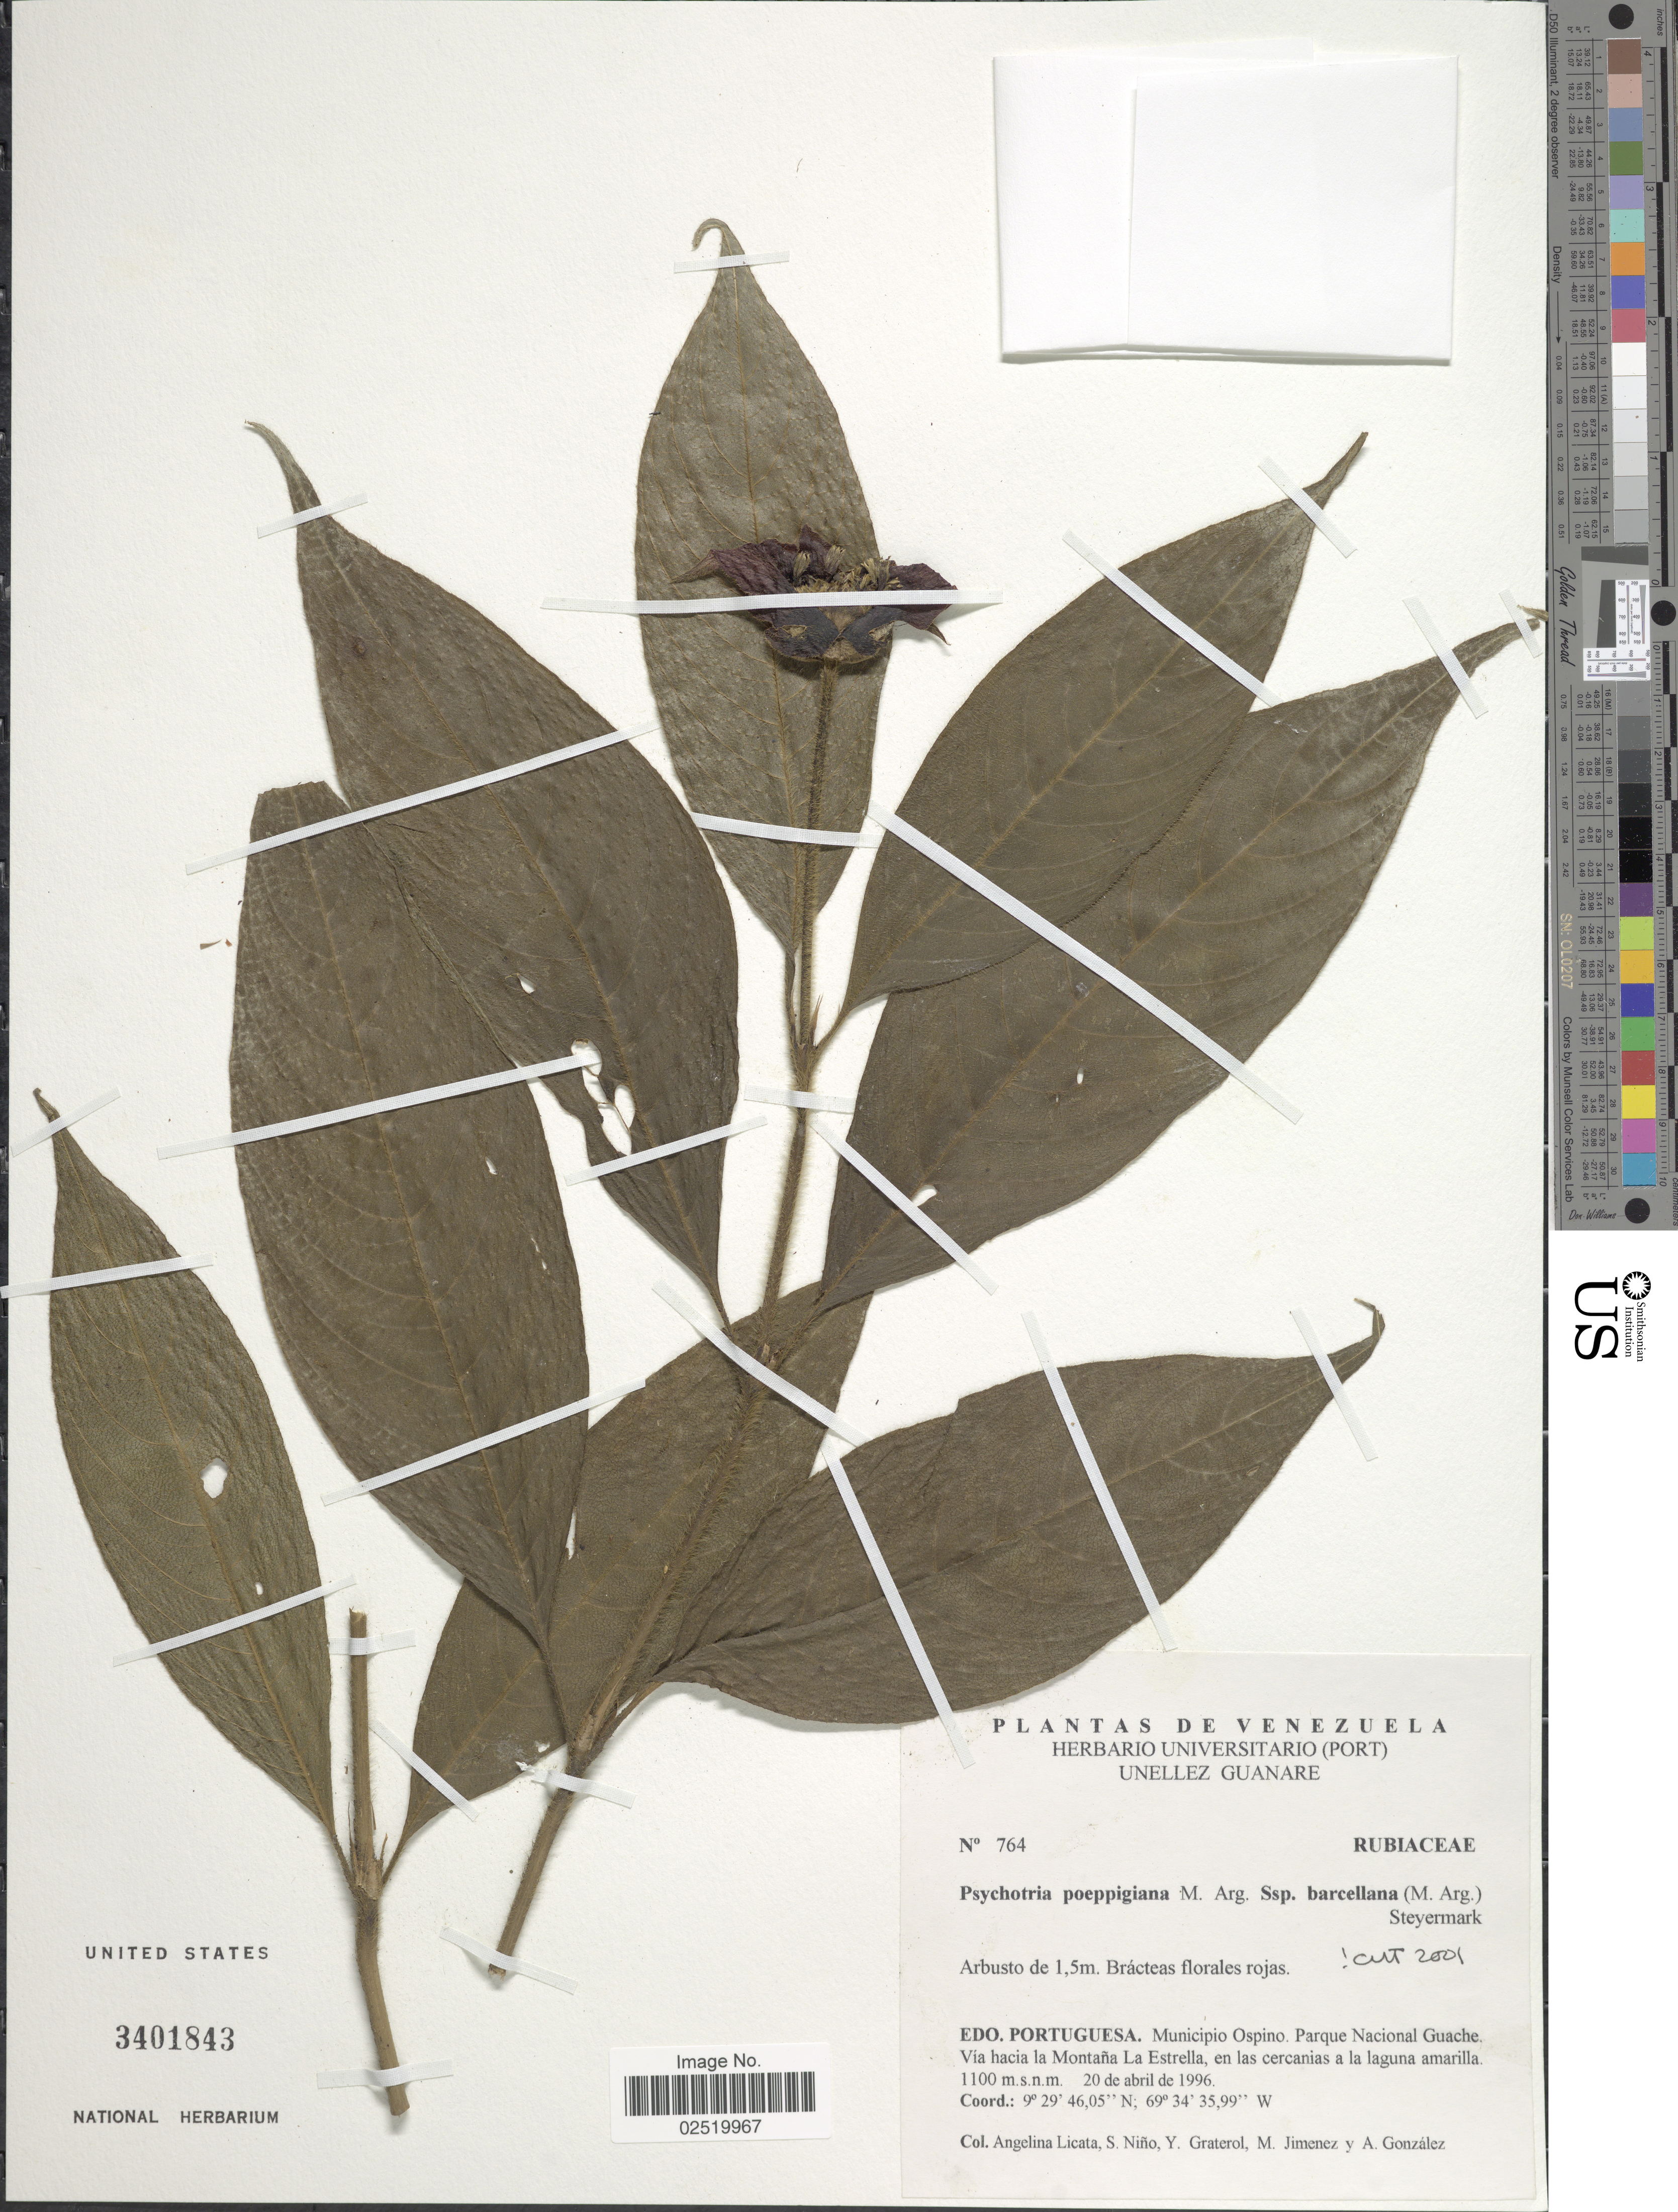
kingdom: Plantae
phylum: Tracheophyta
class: Magnoliopsida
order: Gentianales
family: Rubiaceae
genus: Psychotria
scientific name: Psychotria poeppigiana subsp. barcellana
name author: (Müll. Arg.) Steyerm.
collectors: A. Licata, S. M. Niño, Y. Graterol, M. Jimenez & A. C. González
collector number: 764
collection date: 1996-04-20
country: Venezuela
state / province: Portuguesa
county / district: Ospino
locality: Parque Nacional Guache. Montaña La Estrella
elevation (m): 1100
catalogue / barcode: US 3401843